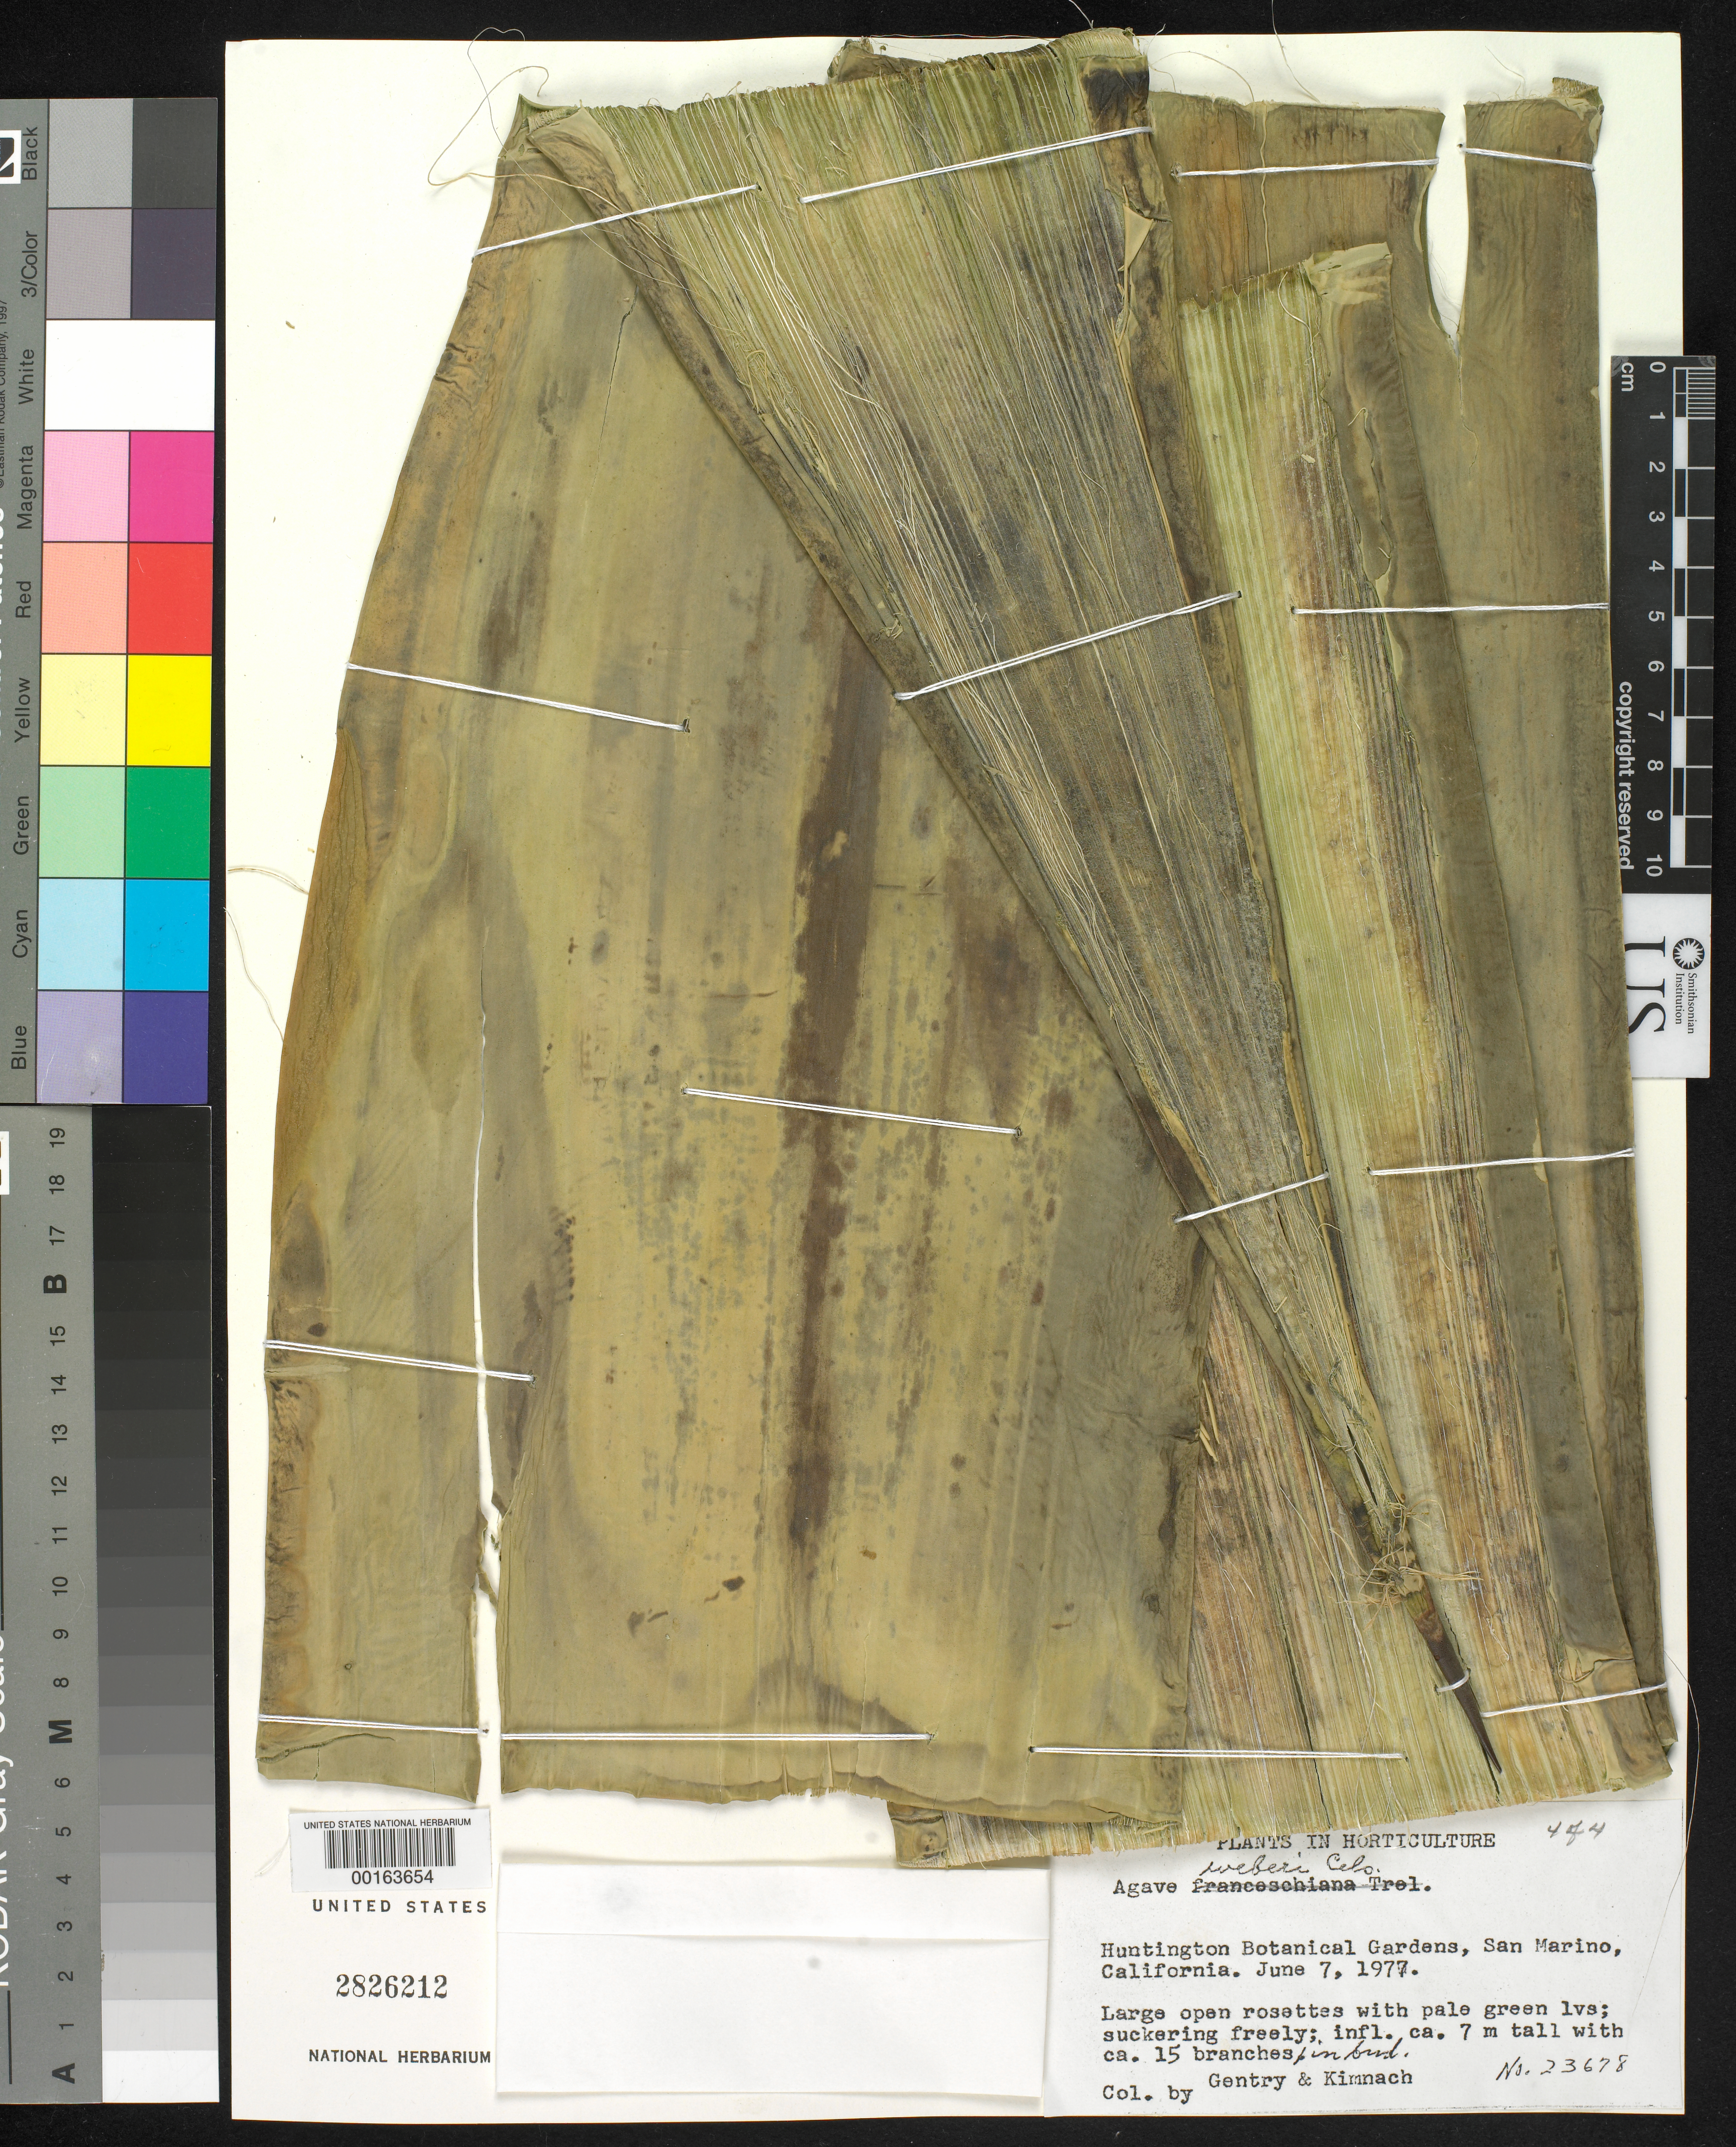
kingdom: Plantae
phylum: Tracheophyta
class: Liliopsida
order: Asparagales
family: Asparagaceae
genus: Agave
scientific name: Agave weberi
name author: F. Cels ex Poisson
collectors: H. S. Gentry & M. W. Kimnach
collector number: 23678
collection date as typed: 07 Jun 1977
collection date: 1977-06-07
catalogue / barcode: US 2826212